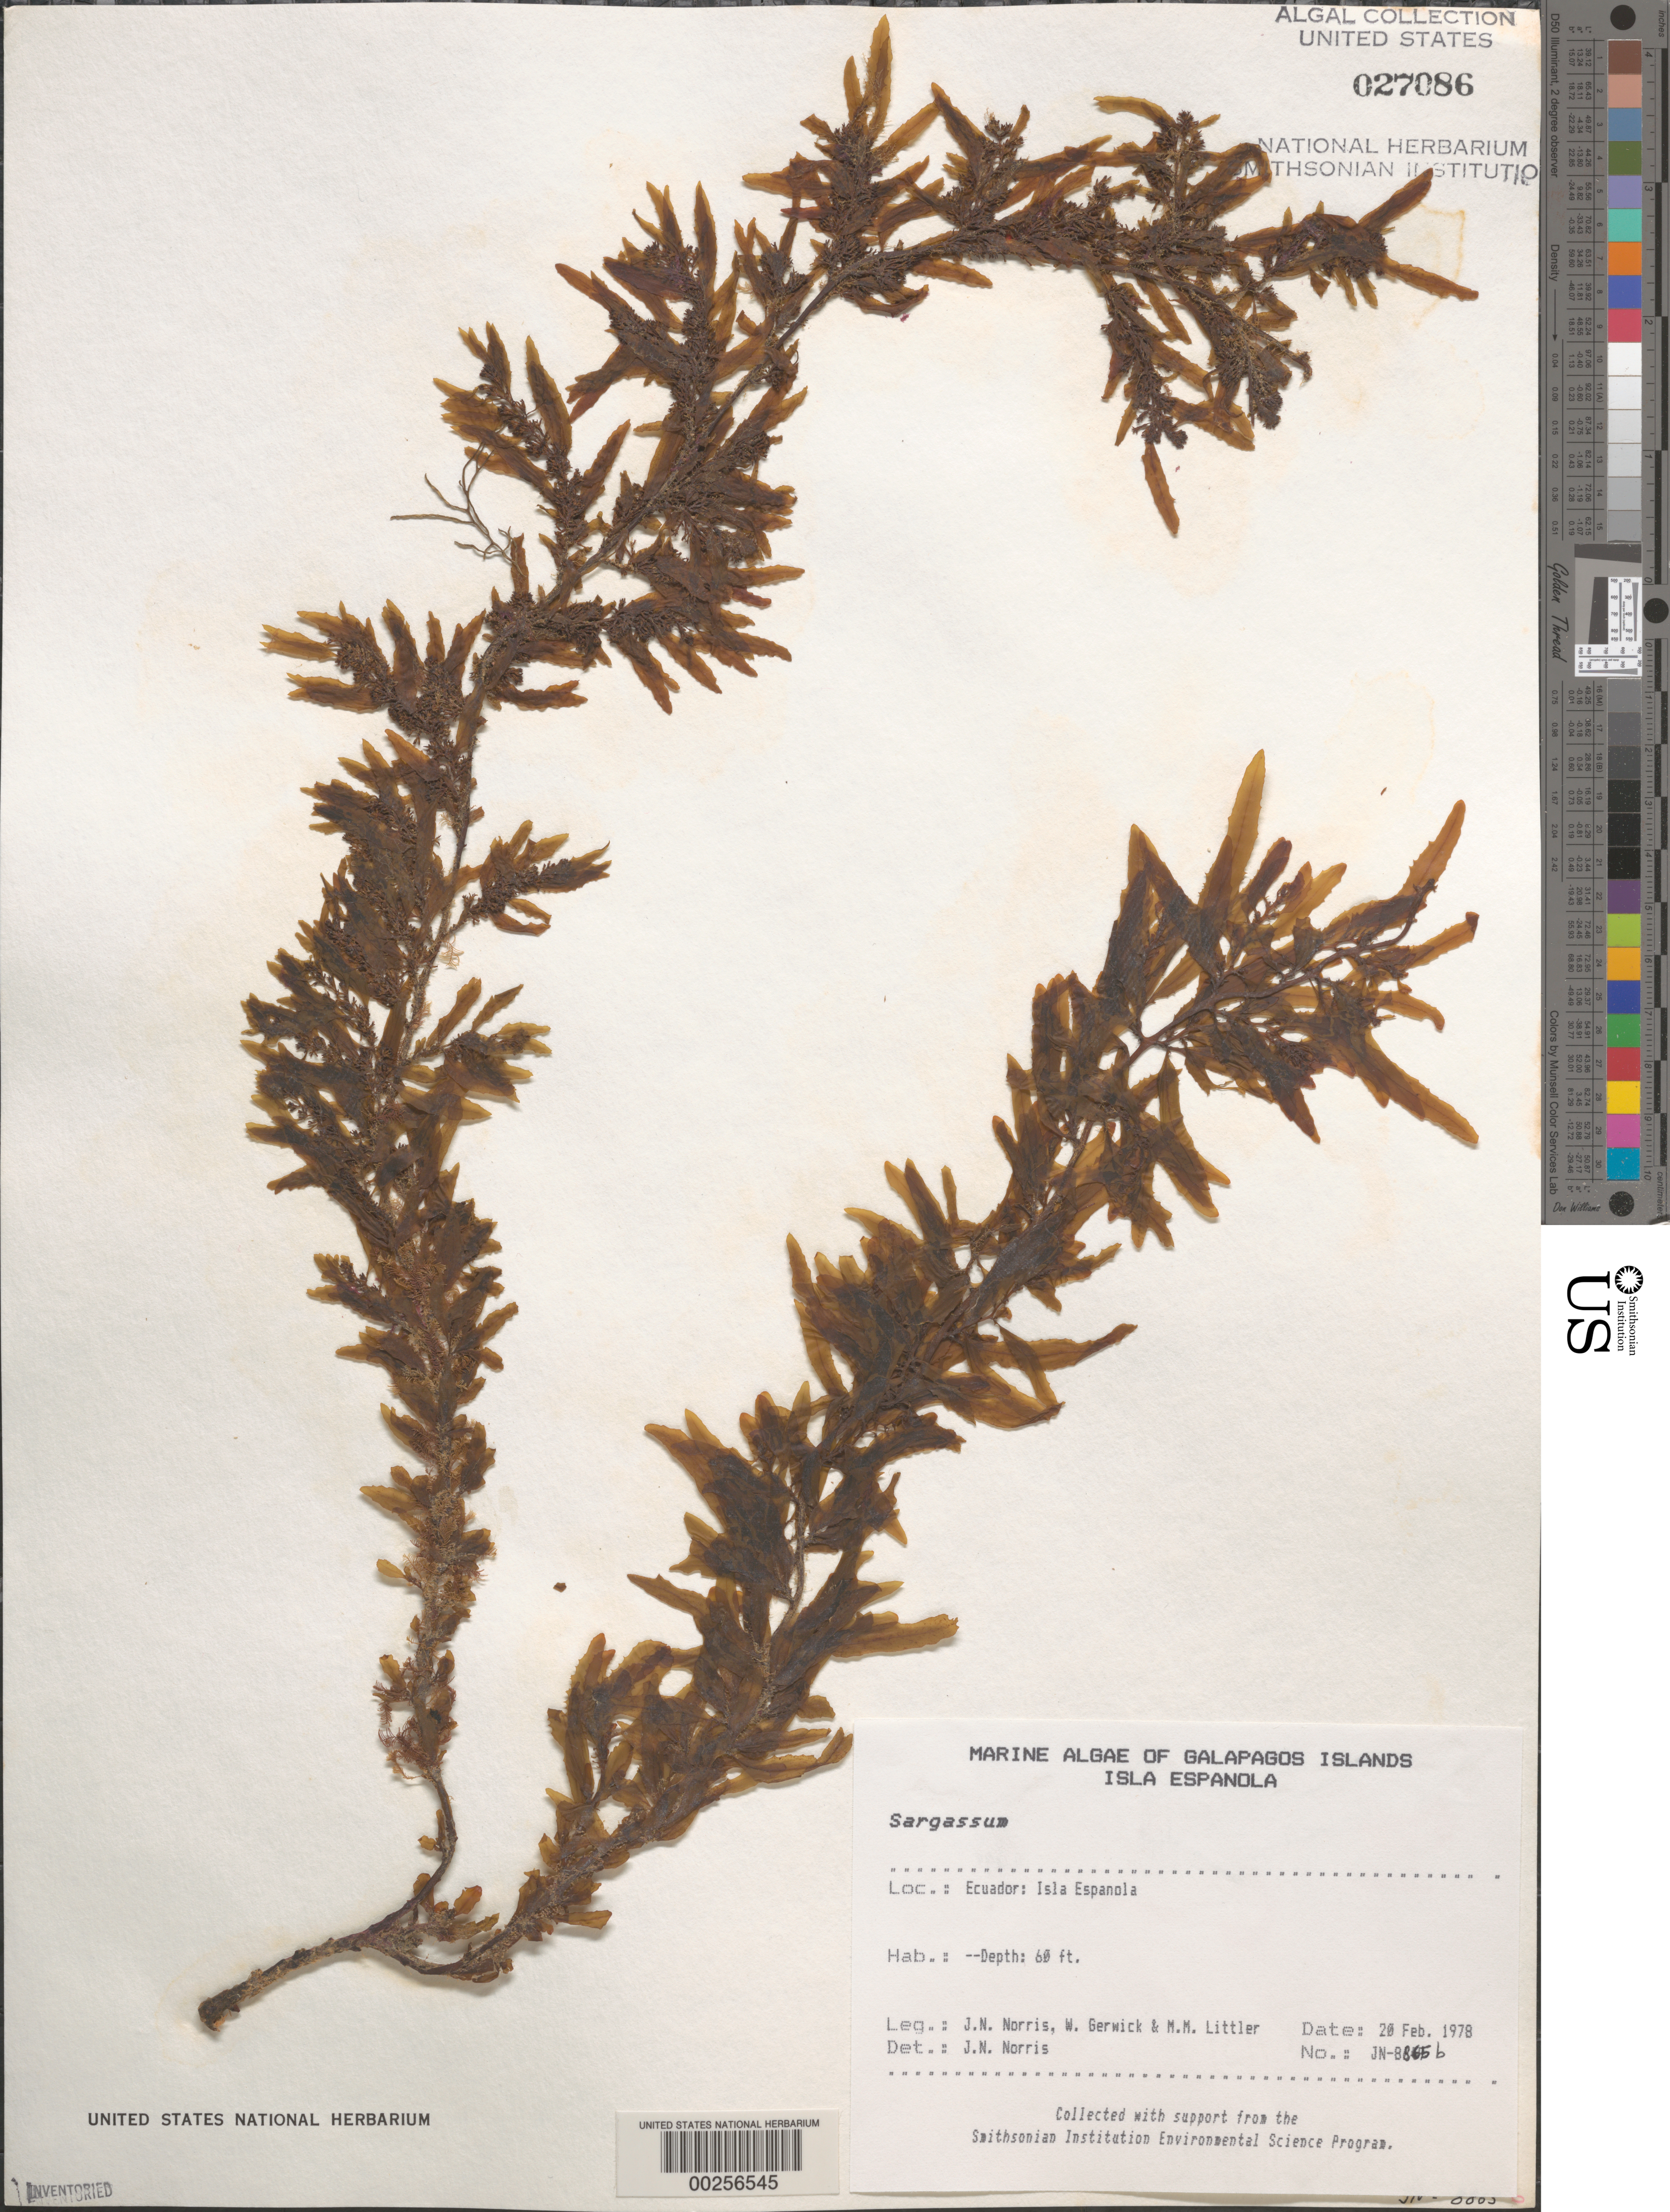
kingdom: Chromista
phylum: Ochrophyta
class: Phaeophyceae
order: Fucales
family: Sargassaceae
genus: Sargassum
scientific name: Sargassum sp.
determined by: Norris, James N.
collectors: J. N. Norris, M. M. Littler & W. Gerwick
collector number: JN-8865b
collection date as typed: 20 Feb 1978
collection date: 1978-02-20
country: Ecuador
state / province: Colón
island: Española [Hood]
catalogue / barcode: US 27086